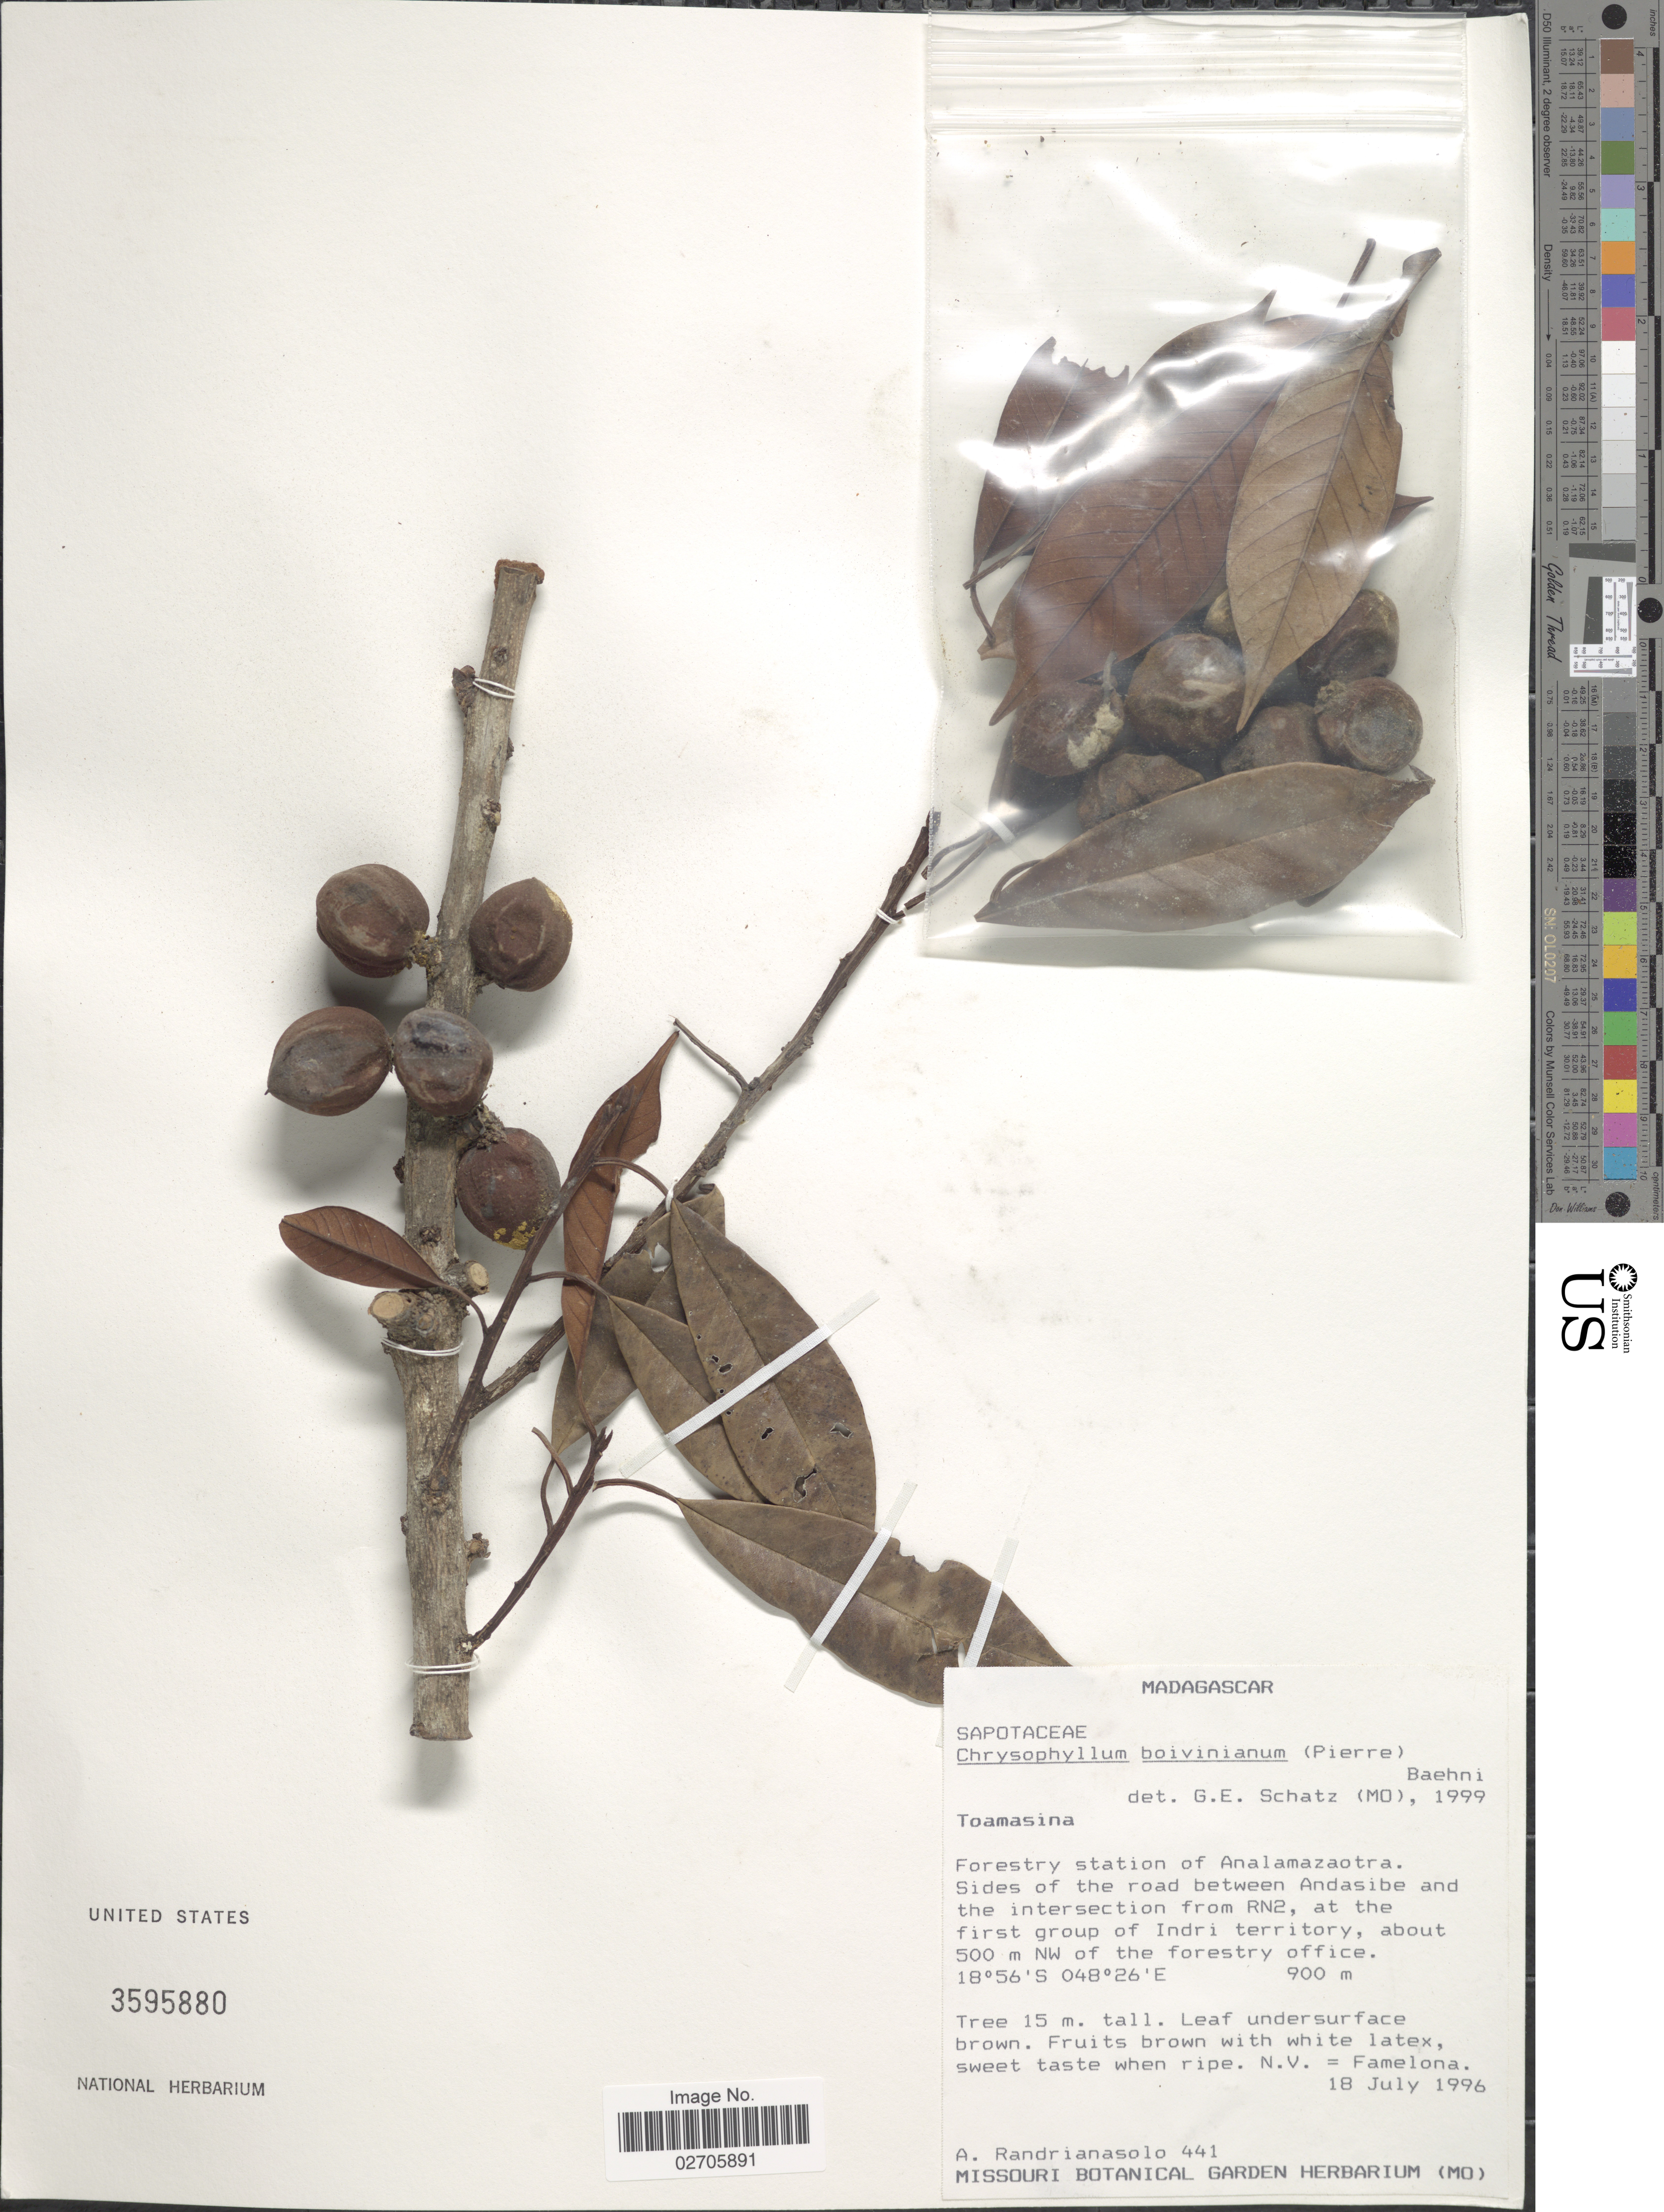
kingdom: Plantae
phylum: Tracheophyta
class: Magnoliopsida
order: Ericales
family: Sapotaceae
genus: Chrysophyllum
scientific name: Chrysophyllum boivinianium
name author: (Pierre) Baehni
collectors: A. Randrianasolo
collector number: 441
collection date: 1996-07-18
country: Madagascar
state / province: Alaotra Mangoro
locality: Forestry station of Analamazaotra. Sides of the road between Andasibe and the intersection from RN2, at the first group of Indri territory, about 500 m NW of the forestry office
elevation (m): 900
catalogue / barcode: US 3595880